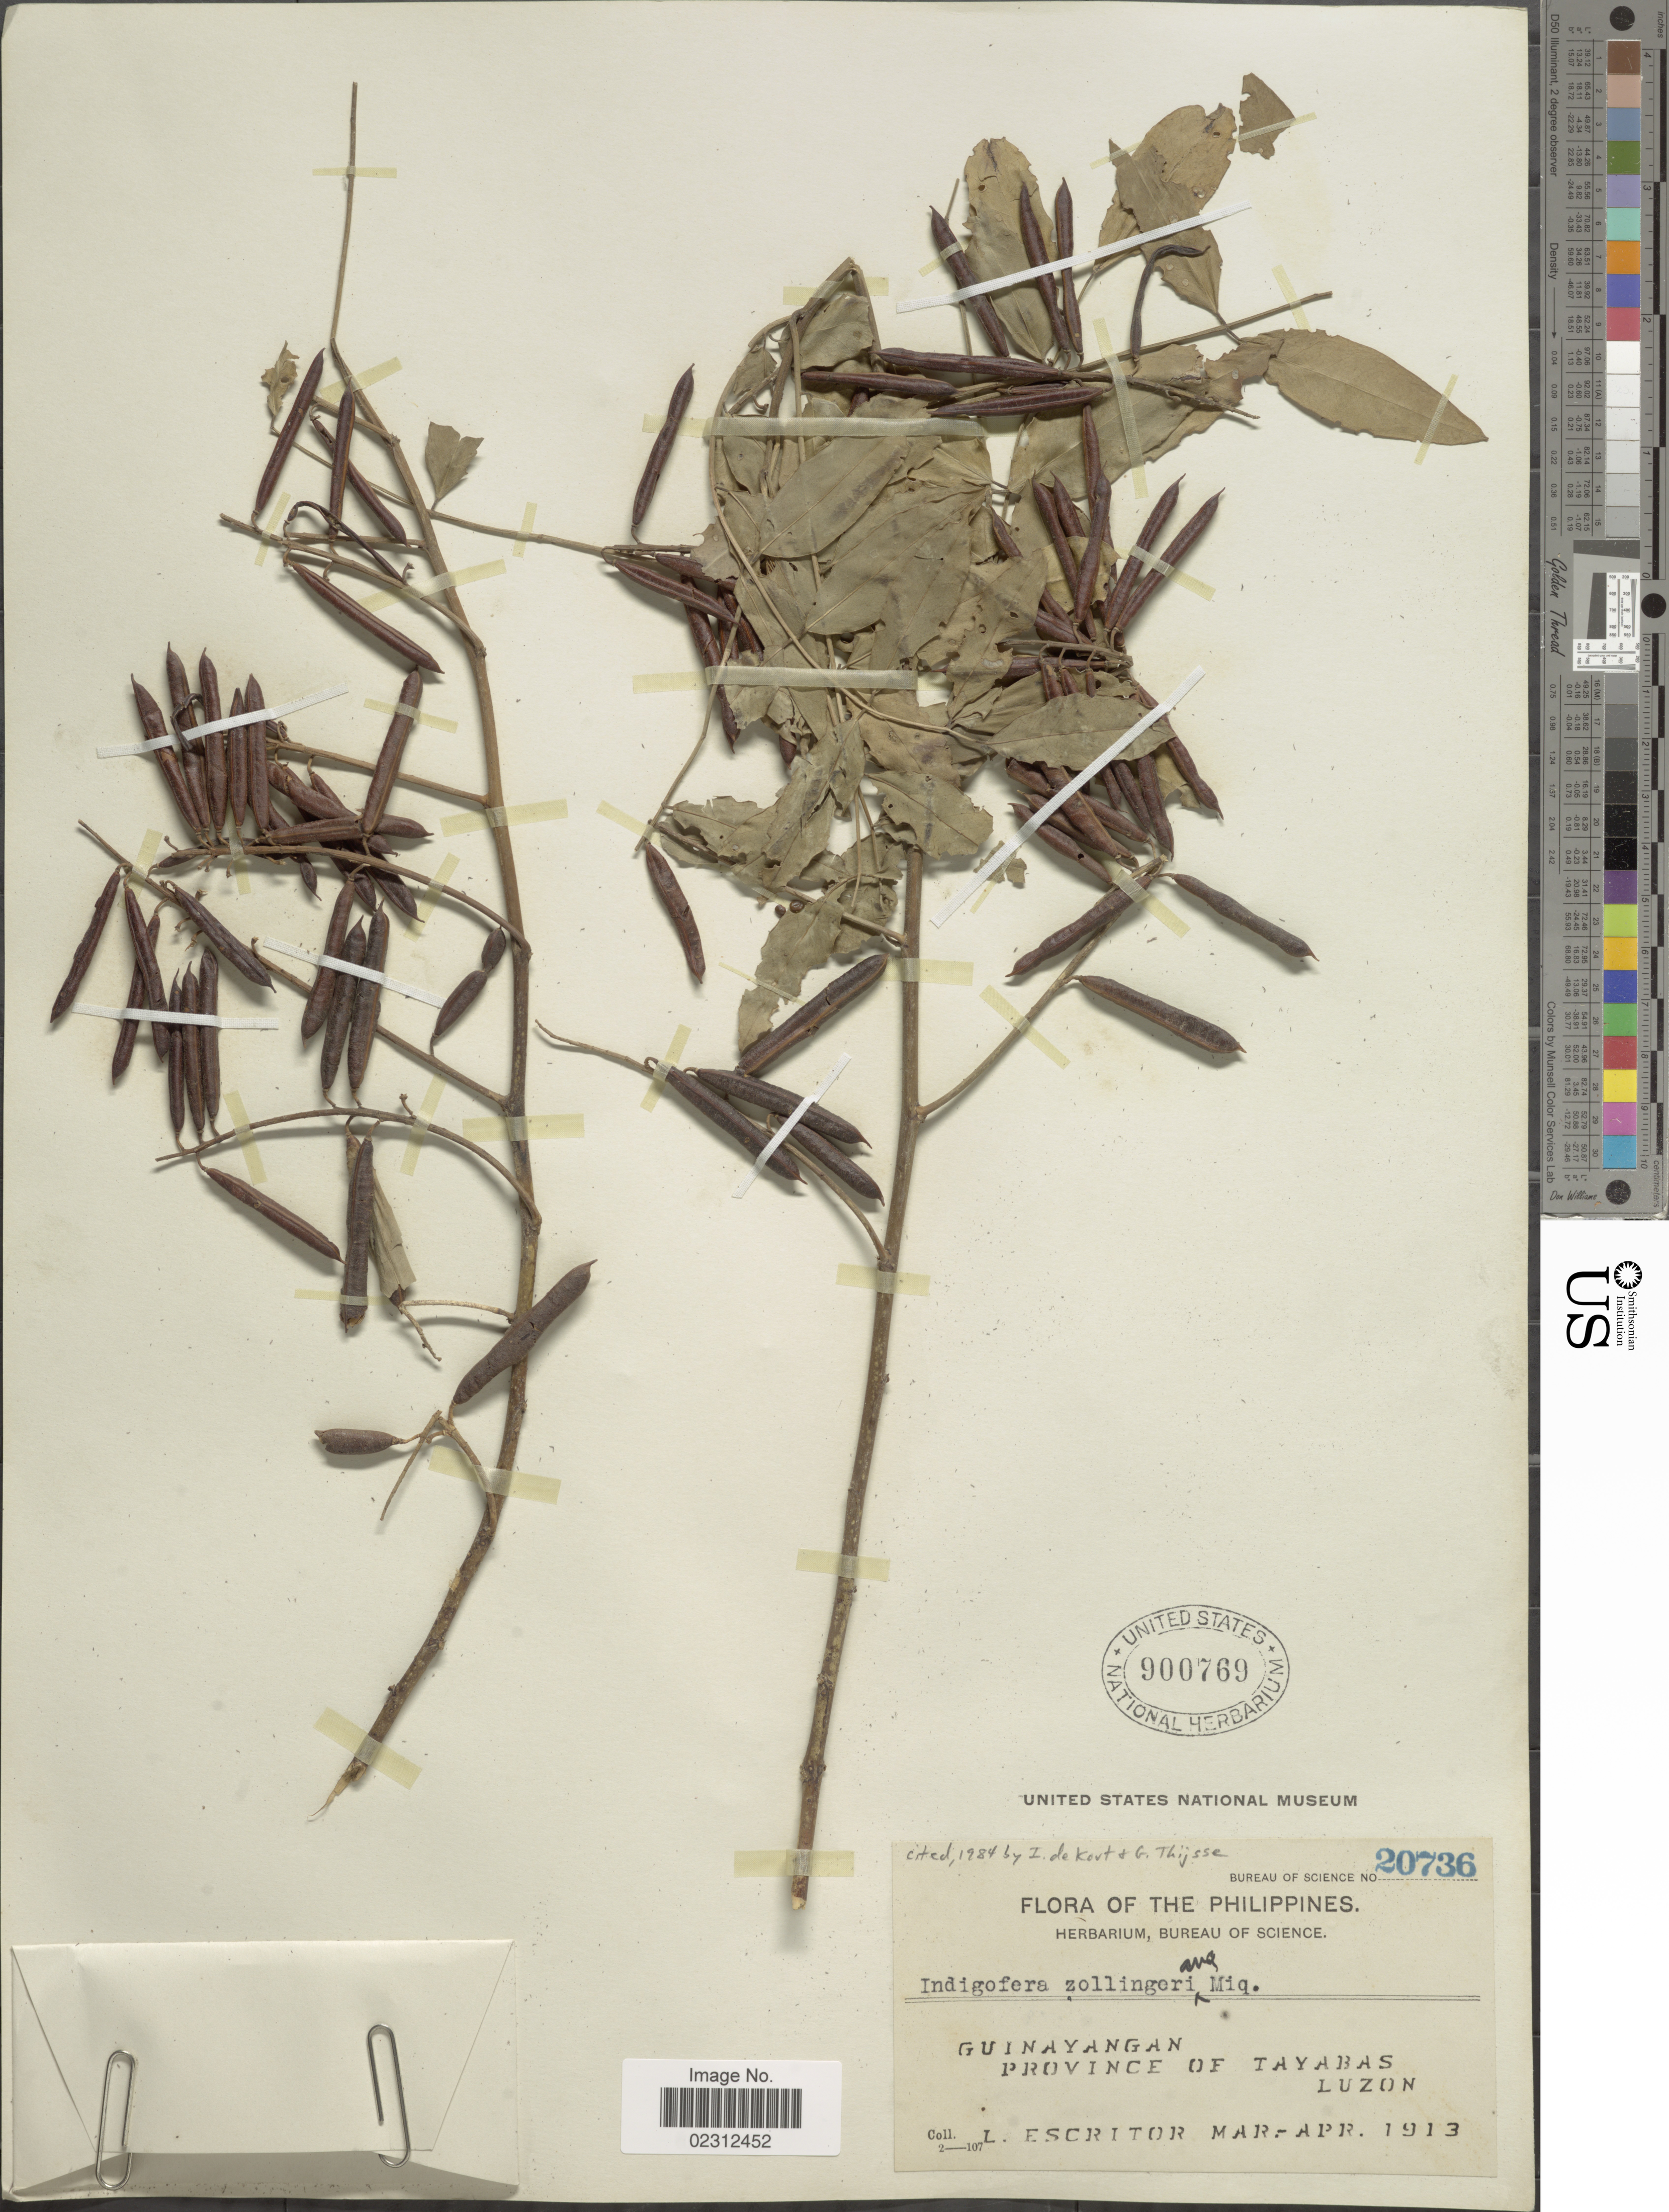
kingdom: Plantae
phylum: Tracheophyta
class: Magnoliopsida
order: Fabales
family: Fabaceae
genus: Indigofera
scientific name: Indigofera zollingeriana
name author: Miq.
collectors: L. Escritor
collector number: Bureau of Science 20736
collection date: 1913-03/1913-04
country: Philippines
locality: Guinayangan, Province of Tayabas, Luzon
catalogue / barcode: US 900769